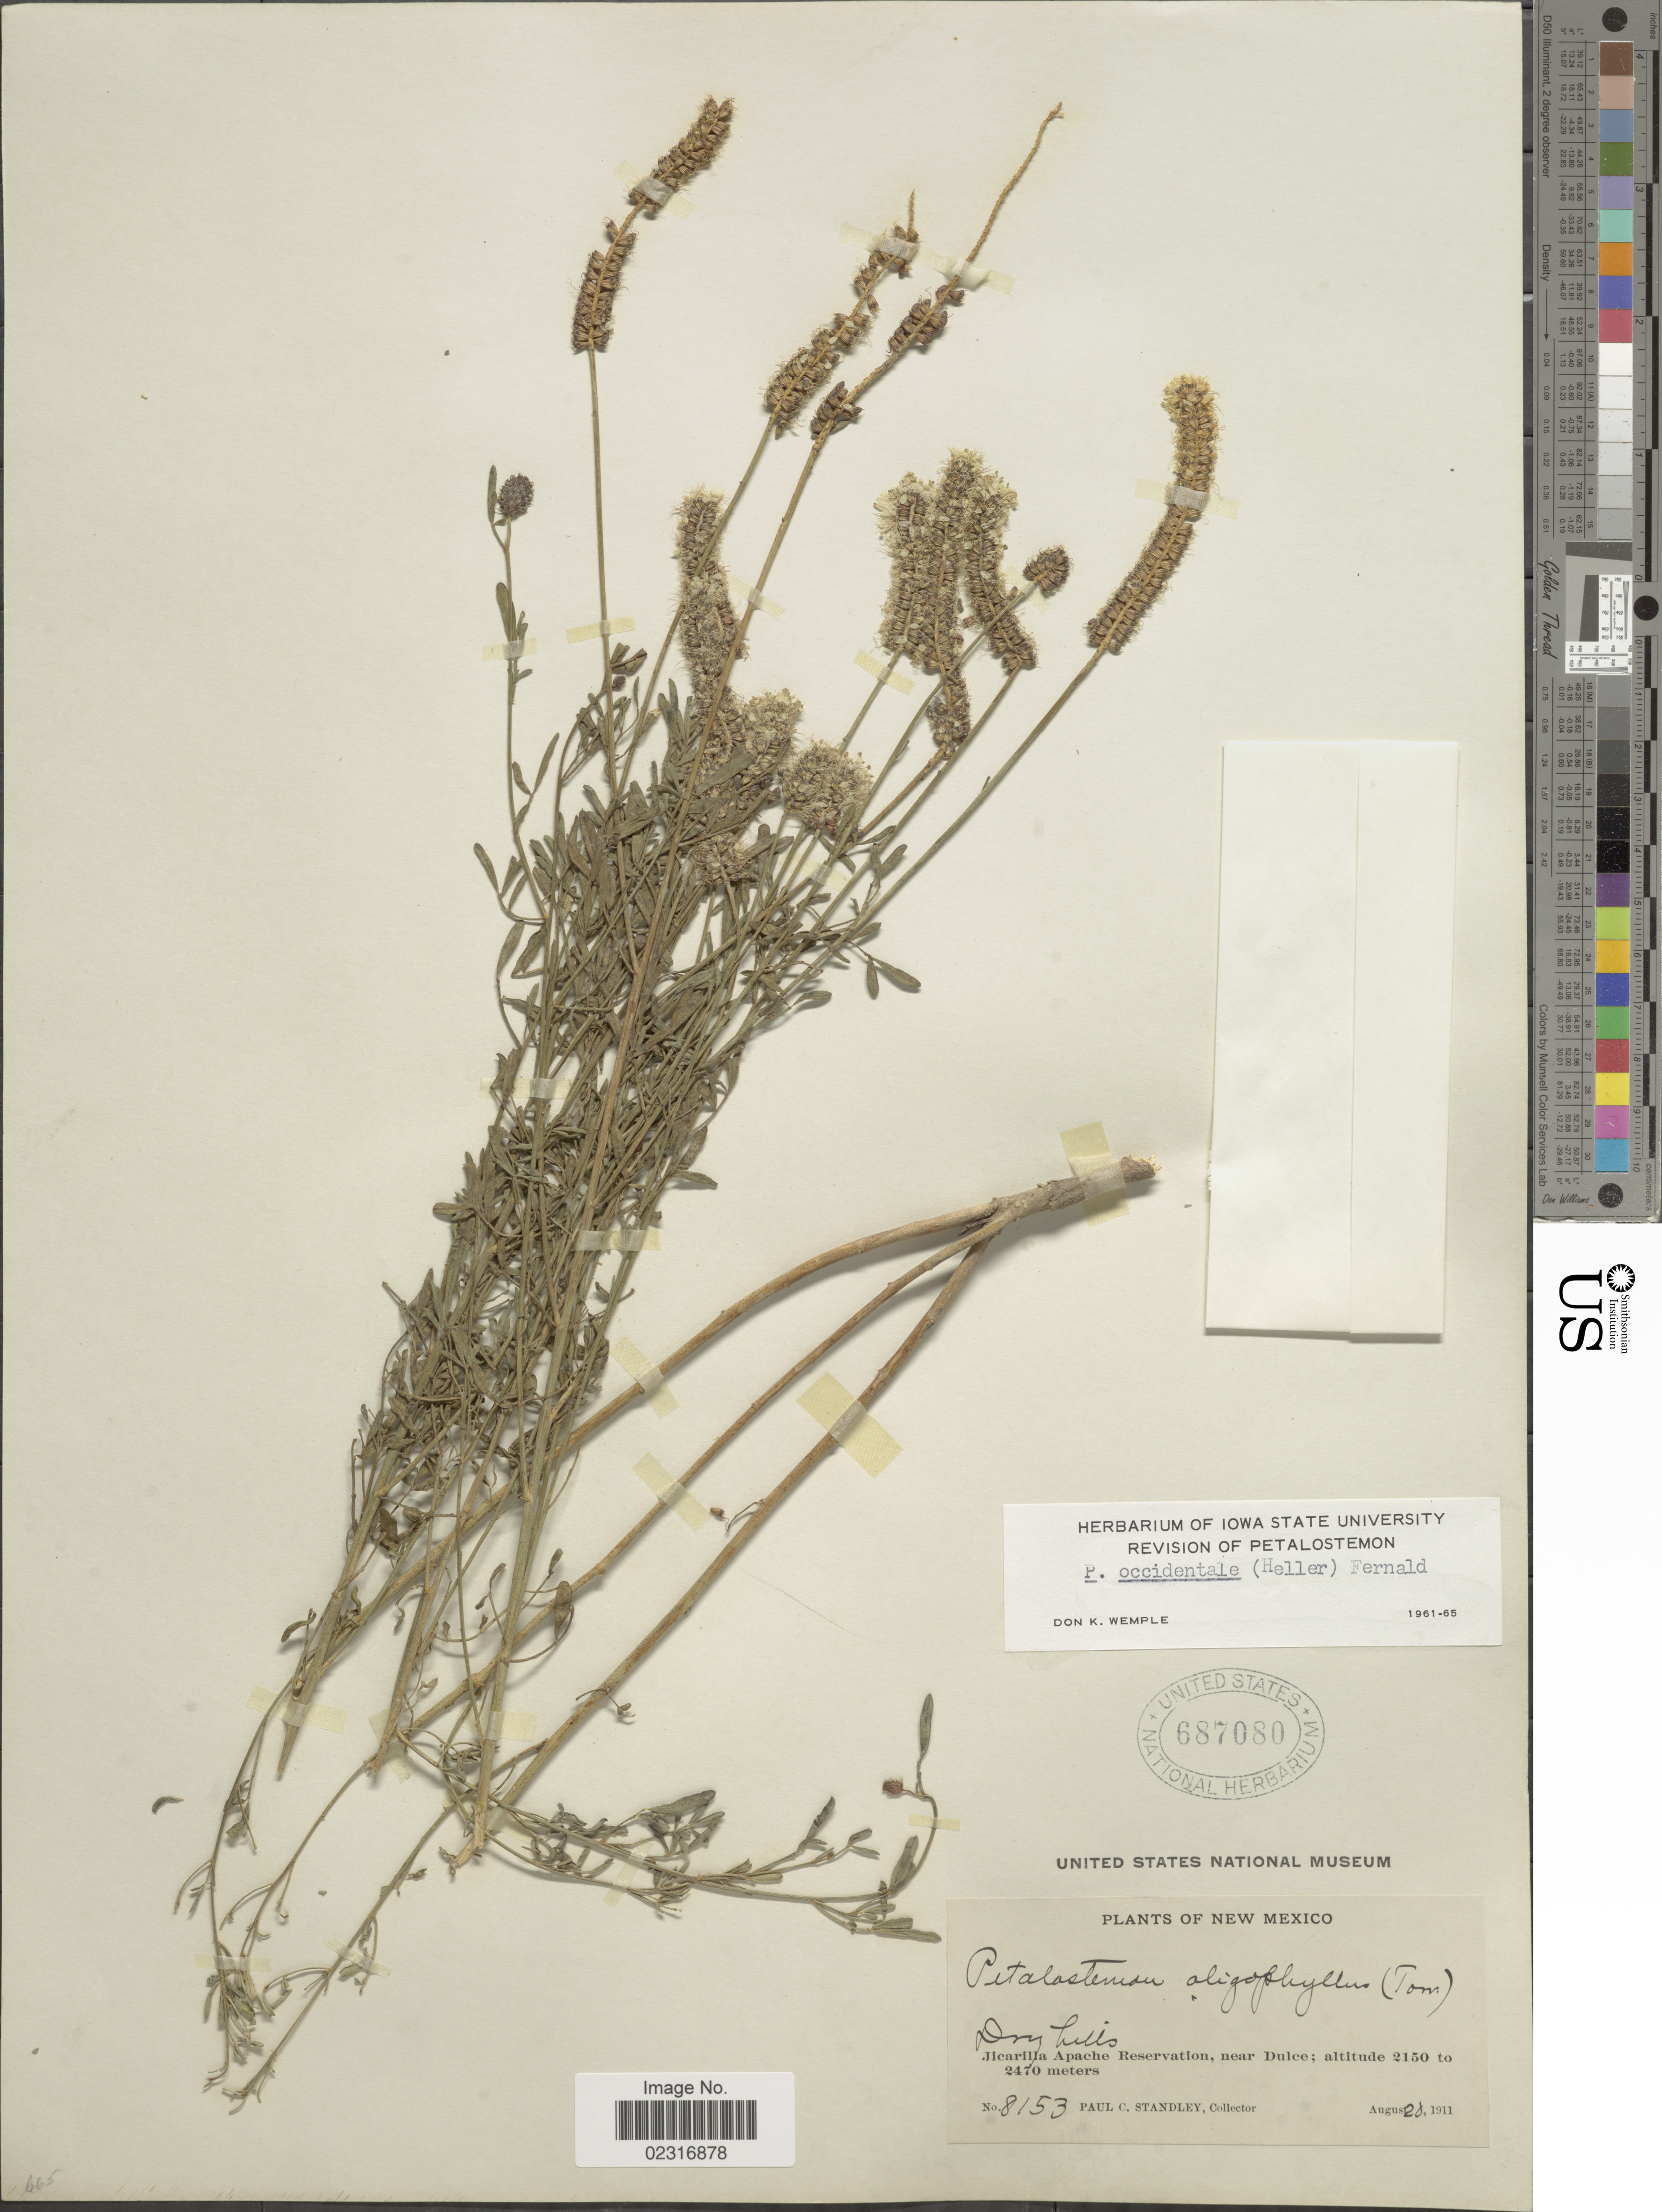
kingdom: Plantae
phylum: Tracheophyta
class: Magnoliopsida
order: Fabales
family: Fabaceae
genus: Dalea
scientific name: Dalea candida var. oligophylla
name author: (Torr) Shinners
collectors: P. C. Standley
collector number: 8153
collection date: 1911-08-28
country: United States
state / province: New Mexico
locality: Jicarilla Apache Reservation, near Dulce.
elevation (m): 2150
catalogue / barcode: US 687080